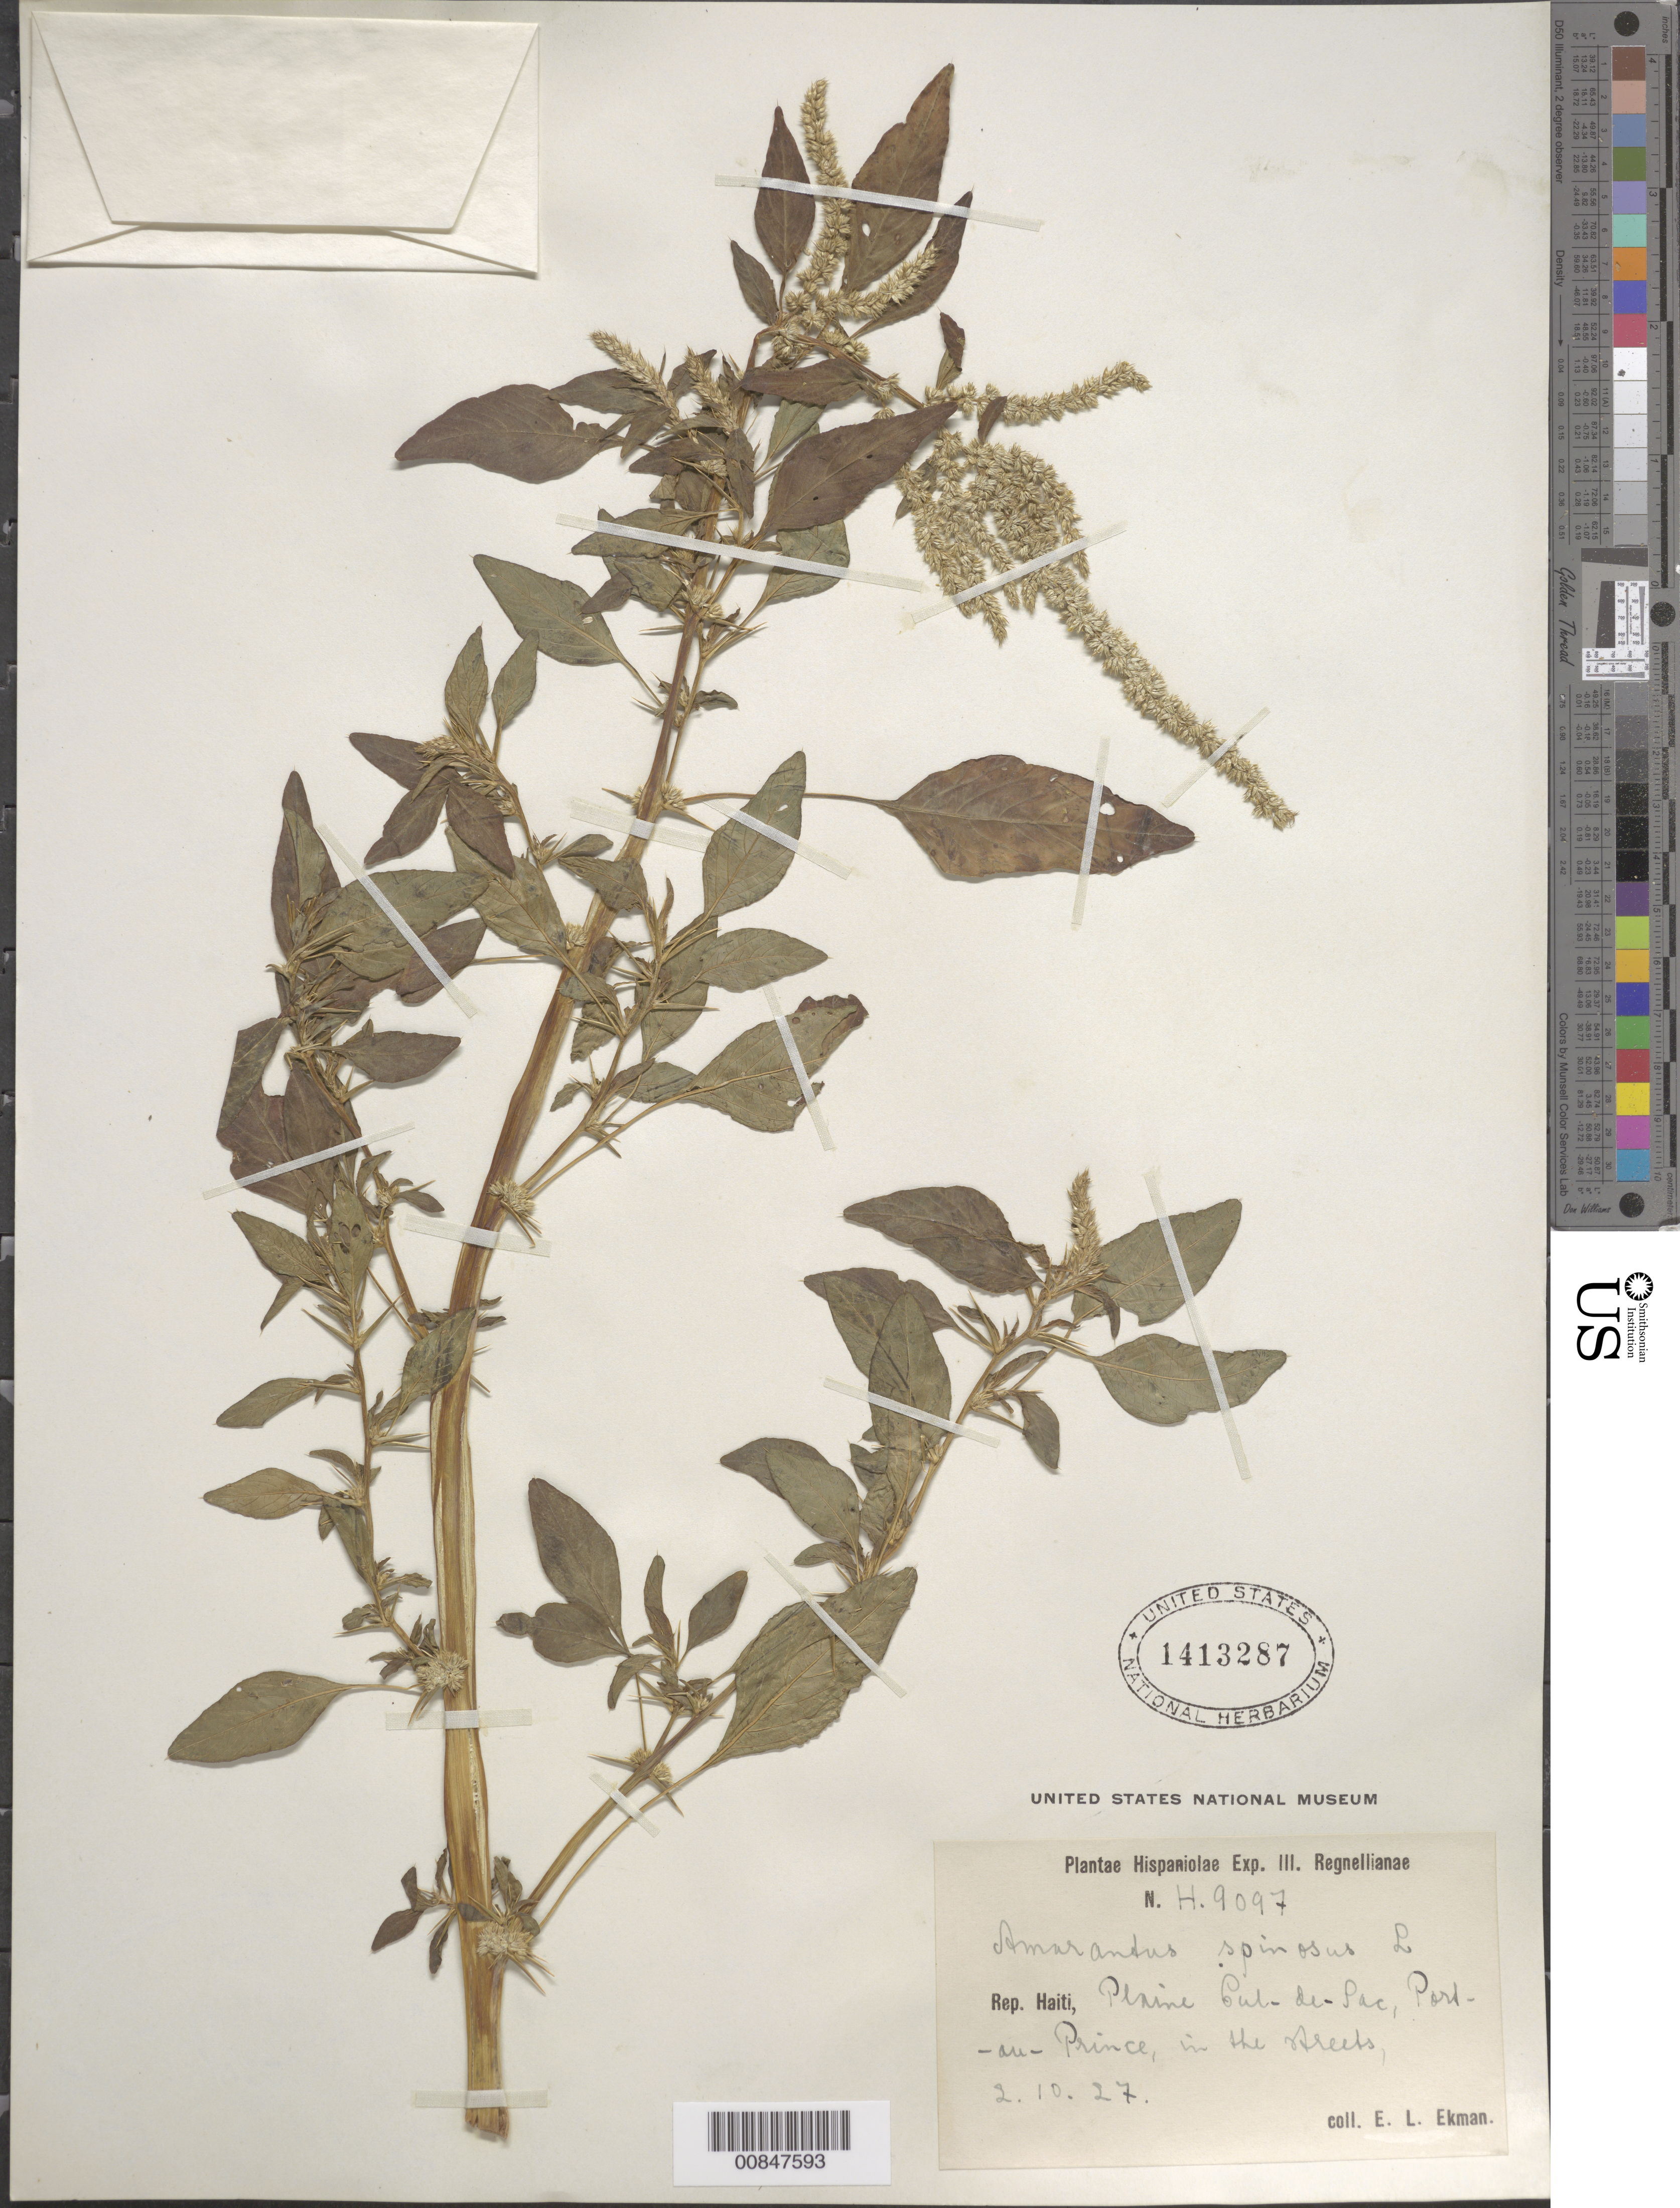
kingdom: Plantae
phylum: Tracheophyta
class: Magnoliopsida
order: Caryophyllales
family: Amaranthaceae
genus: Amaranthus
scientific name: Amaranthus spinosus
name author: L.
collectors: E. L. Ekman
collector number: H 9097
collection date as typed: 02 Oct 1927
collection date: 1927-10-02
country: Haiti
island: Hispaniola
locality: Plaine Cul-de-Sac, Port-au-Prince.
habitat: In the streets.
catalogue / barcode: US 1413287